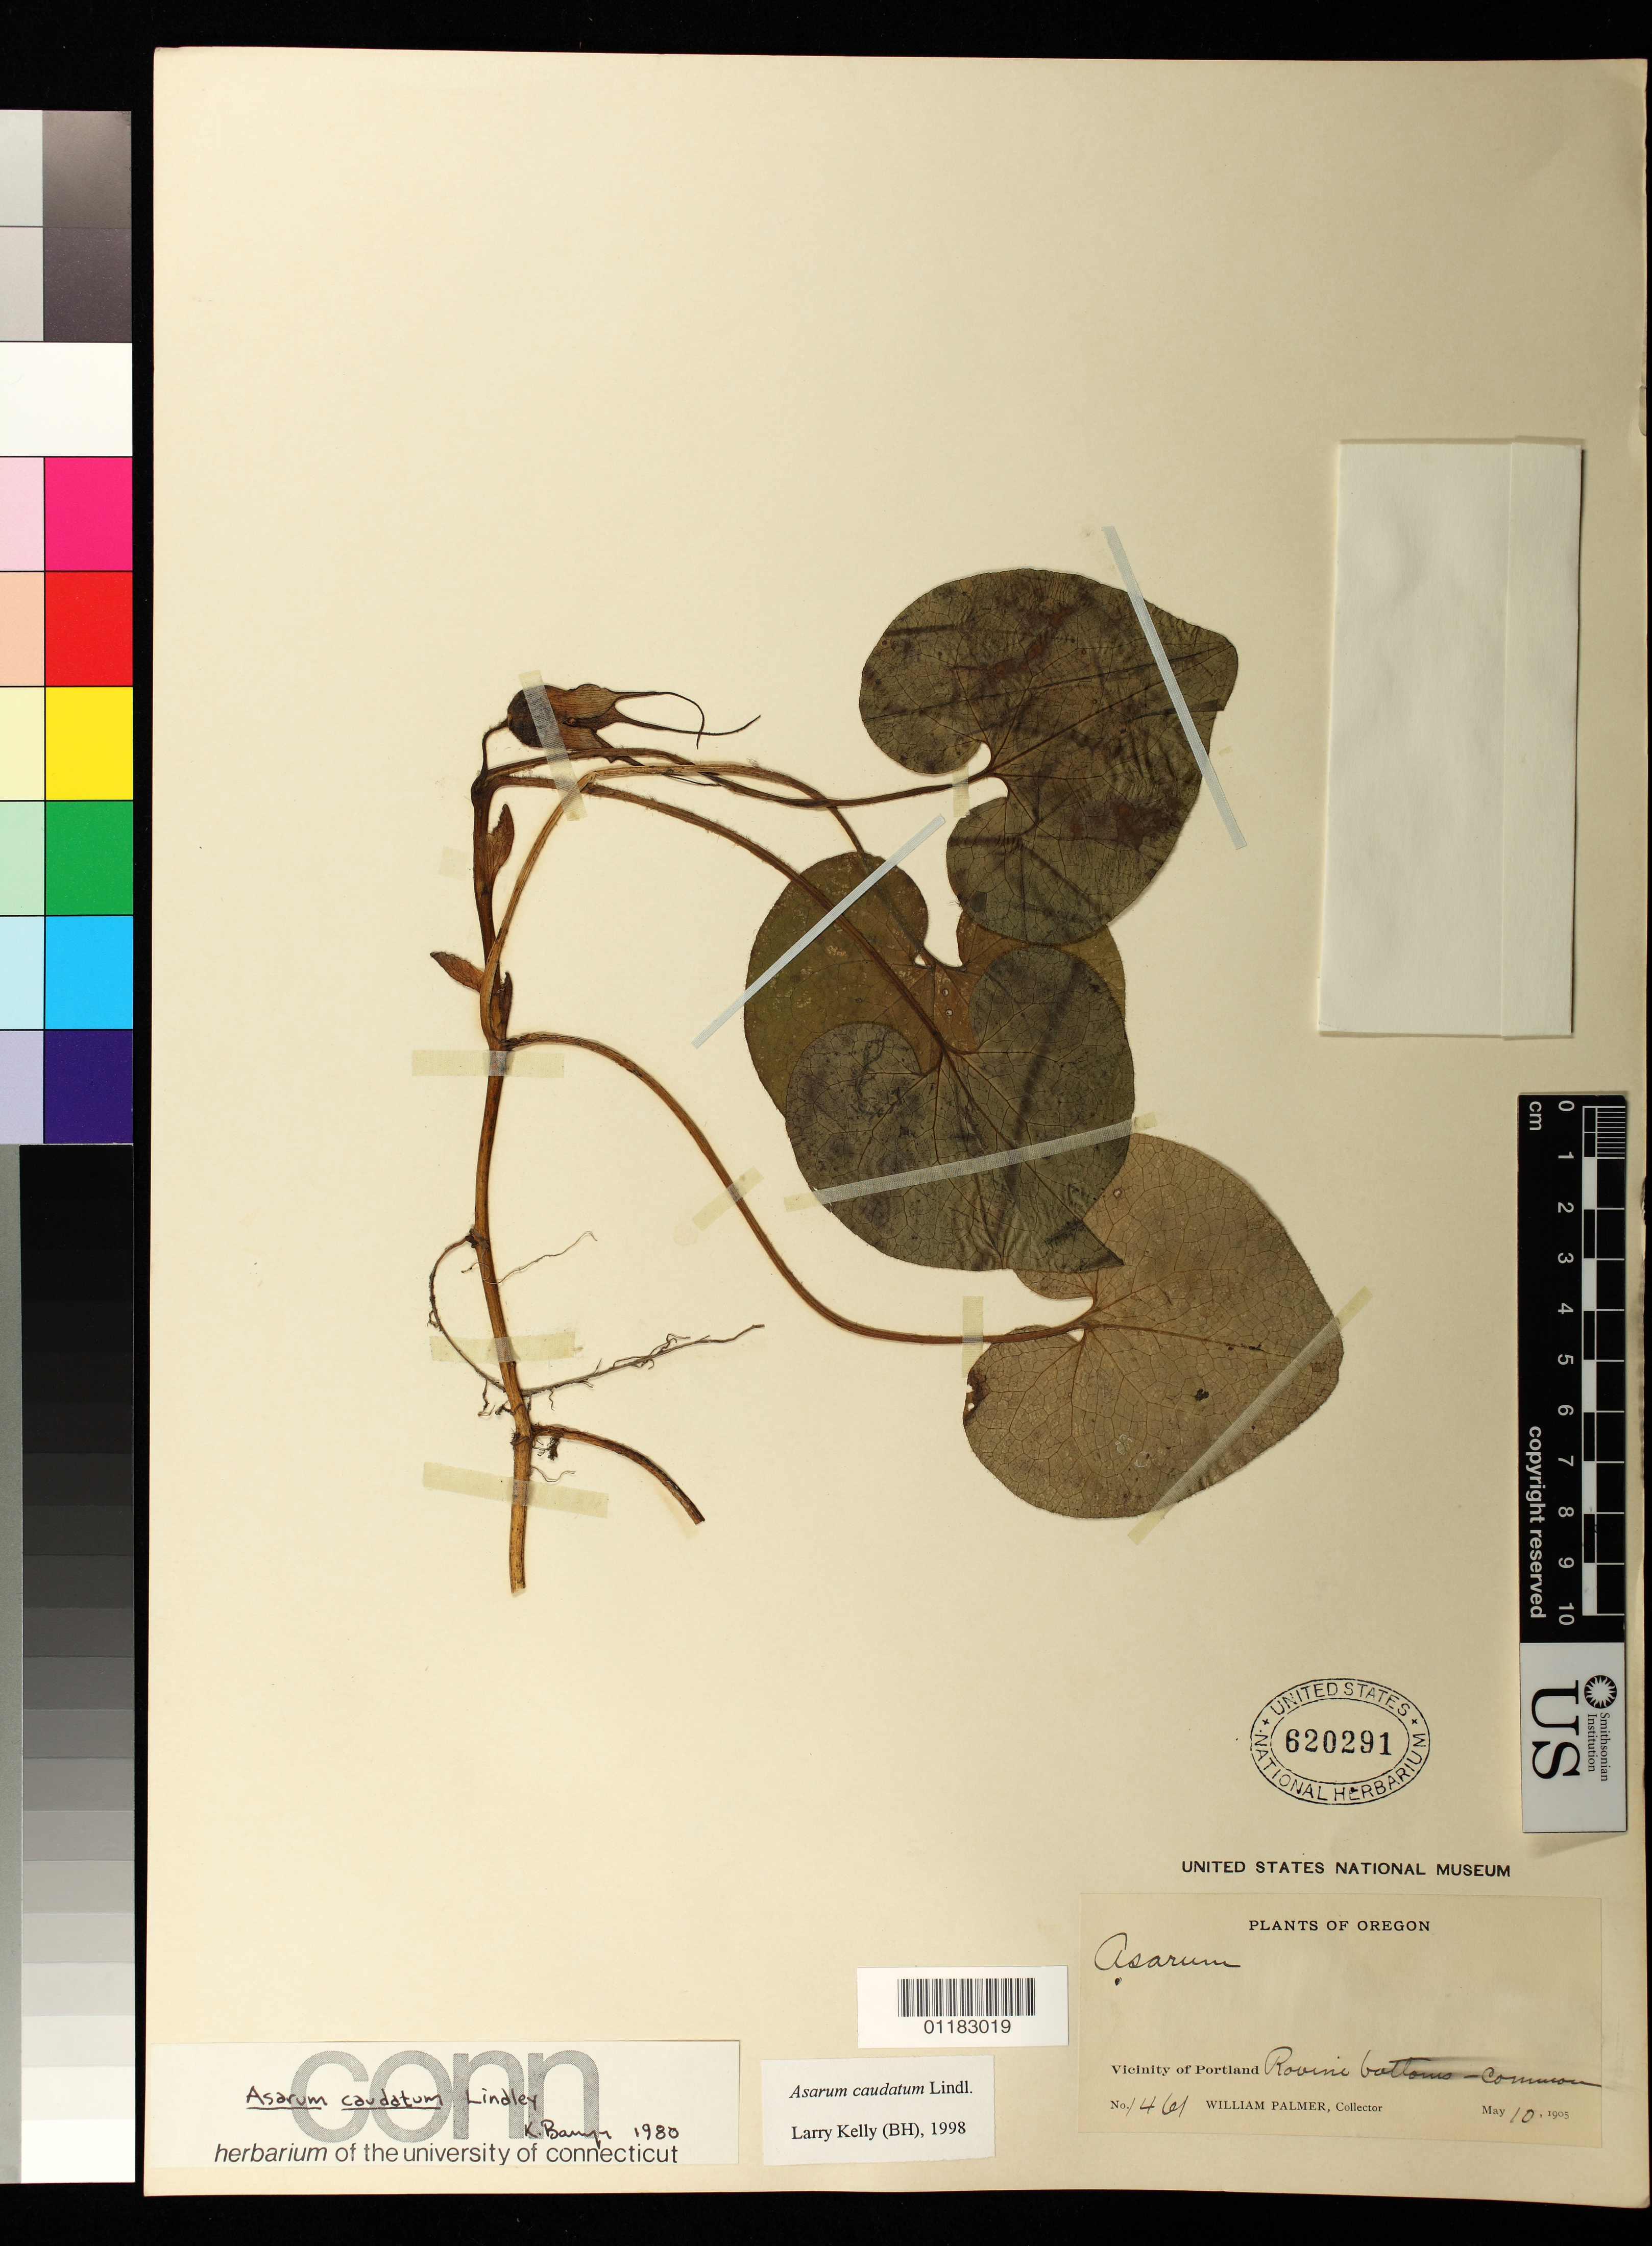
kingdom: Plantae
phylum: Tracheophyta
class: Magnoliopsida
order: Piperales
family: Aristolochiaceae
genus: Asarum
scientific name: Asarum caudatum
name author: Lindl.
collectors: W. Palmer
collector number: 1461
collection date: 1903-05-10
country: United States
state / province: Oregon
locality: Vicinity of Portland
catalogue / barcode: US 620291